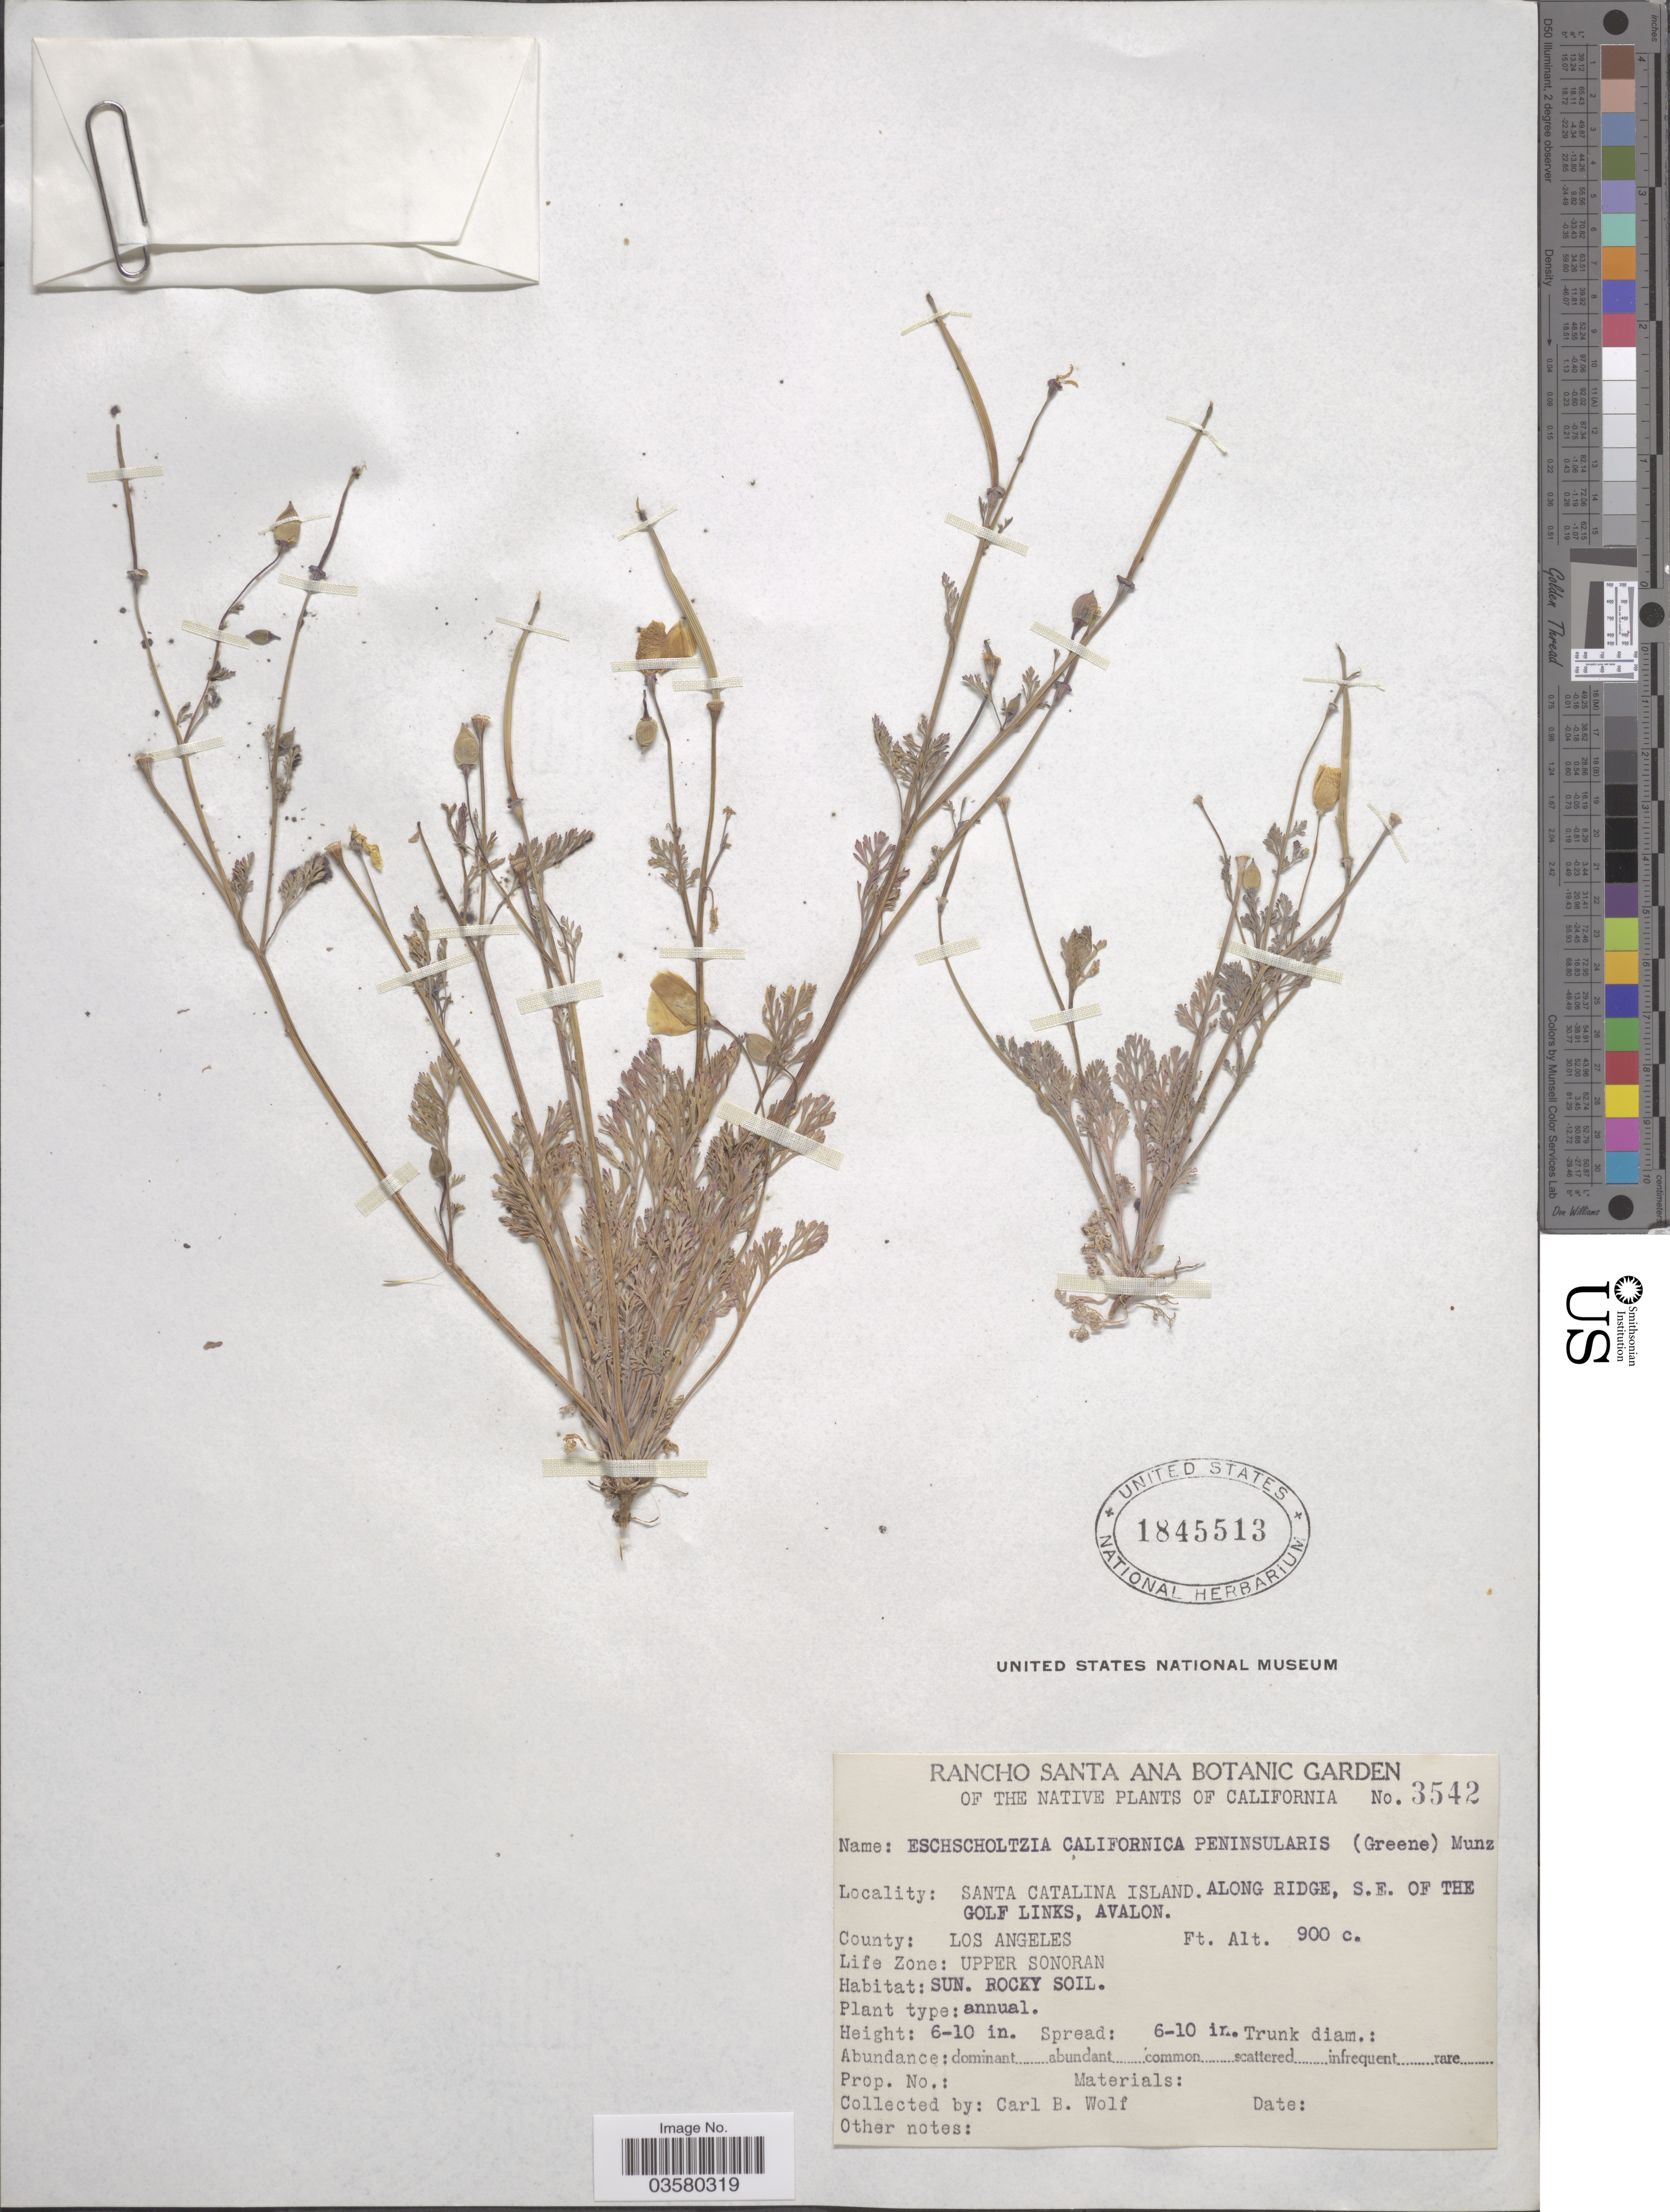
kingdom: Plantae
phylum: Tracheophyta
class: Magnoliopsida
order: Ranunculales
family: Papaveraceae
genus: Eschscholzia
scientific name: Eschscholzia californica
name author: Cham.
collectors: C. B. Wolf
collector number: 3542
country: United States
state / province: California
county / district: Los Angeles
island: Santa Catalina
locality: Santa Catalina Island. Along Ridge, S.E. of the Golf Links, Avalon. County: Los Angeles. Life Zone: Upper Sonoran.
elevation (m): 274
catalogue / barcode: US 1845513